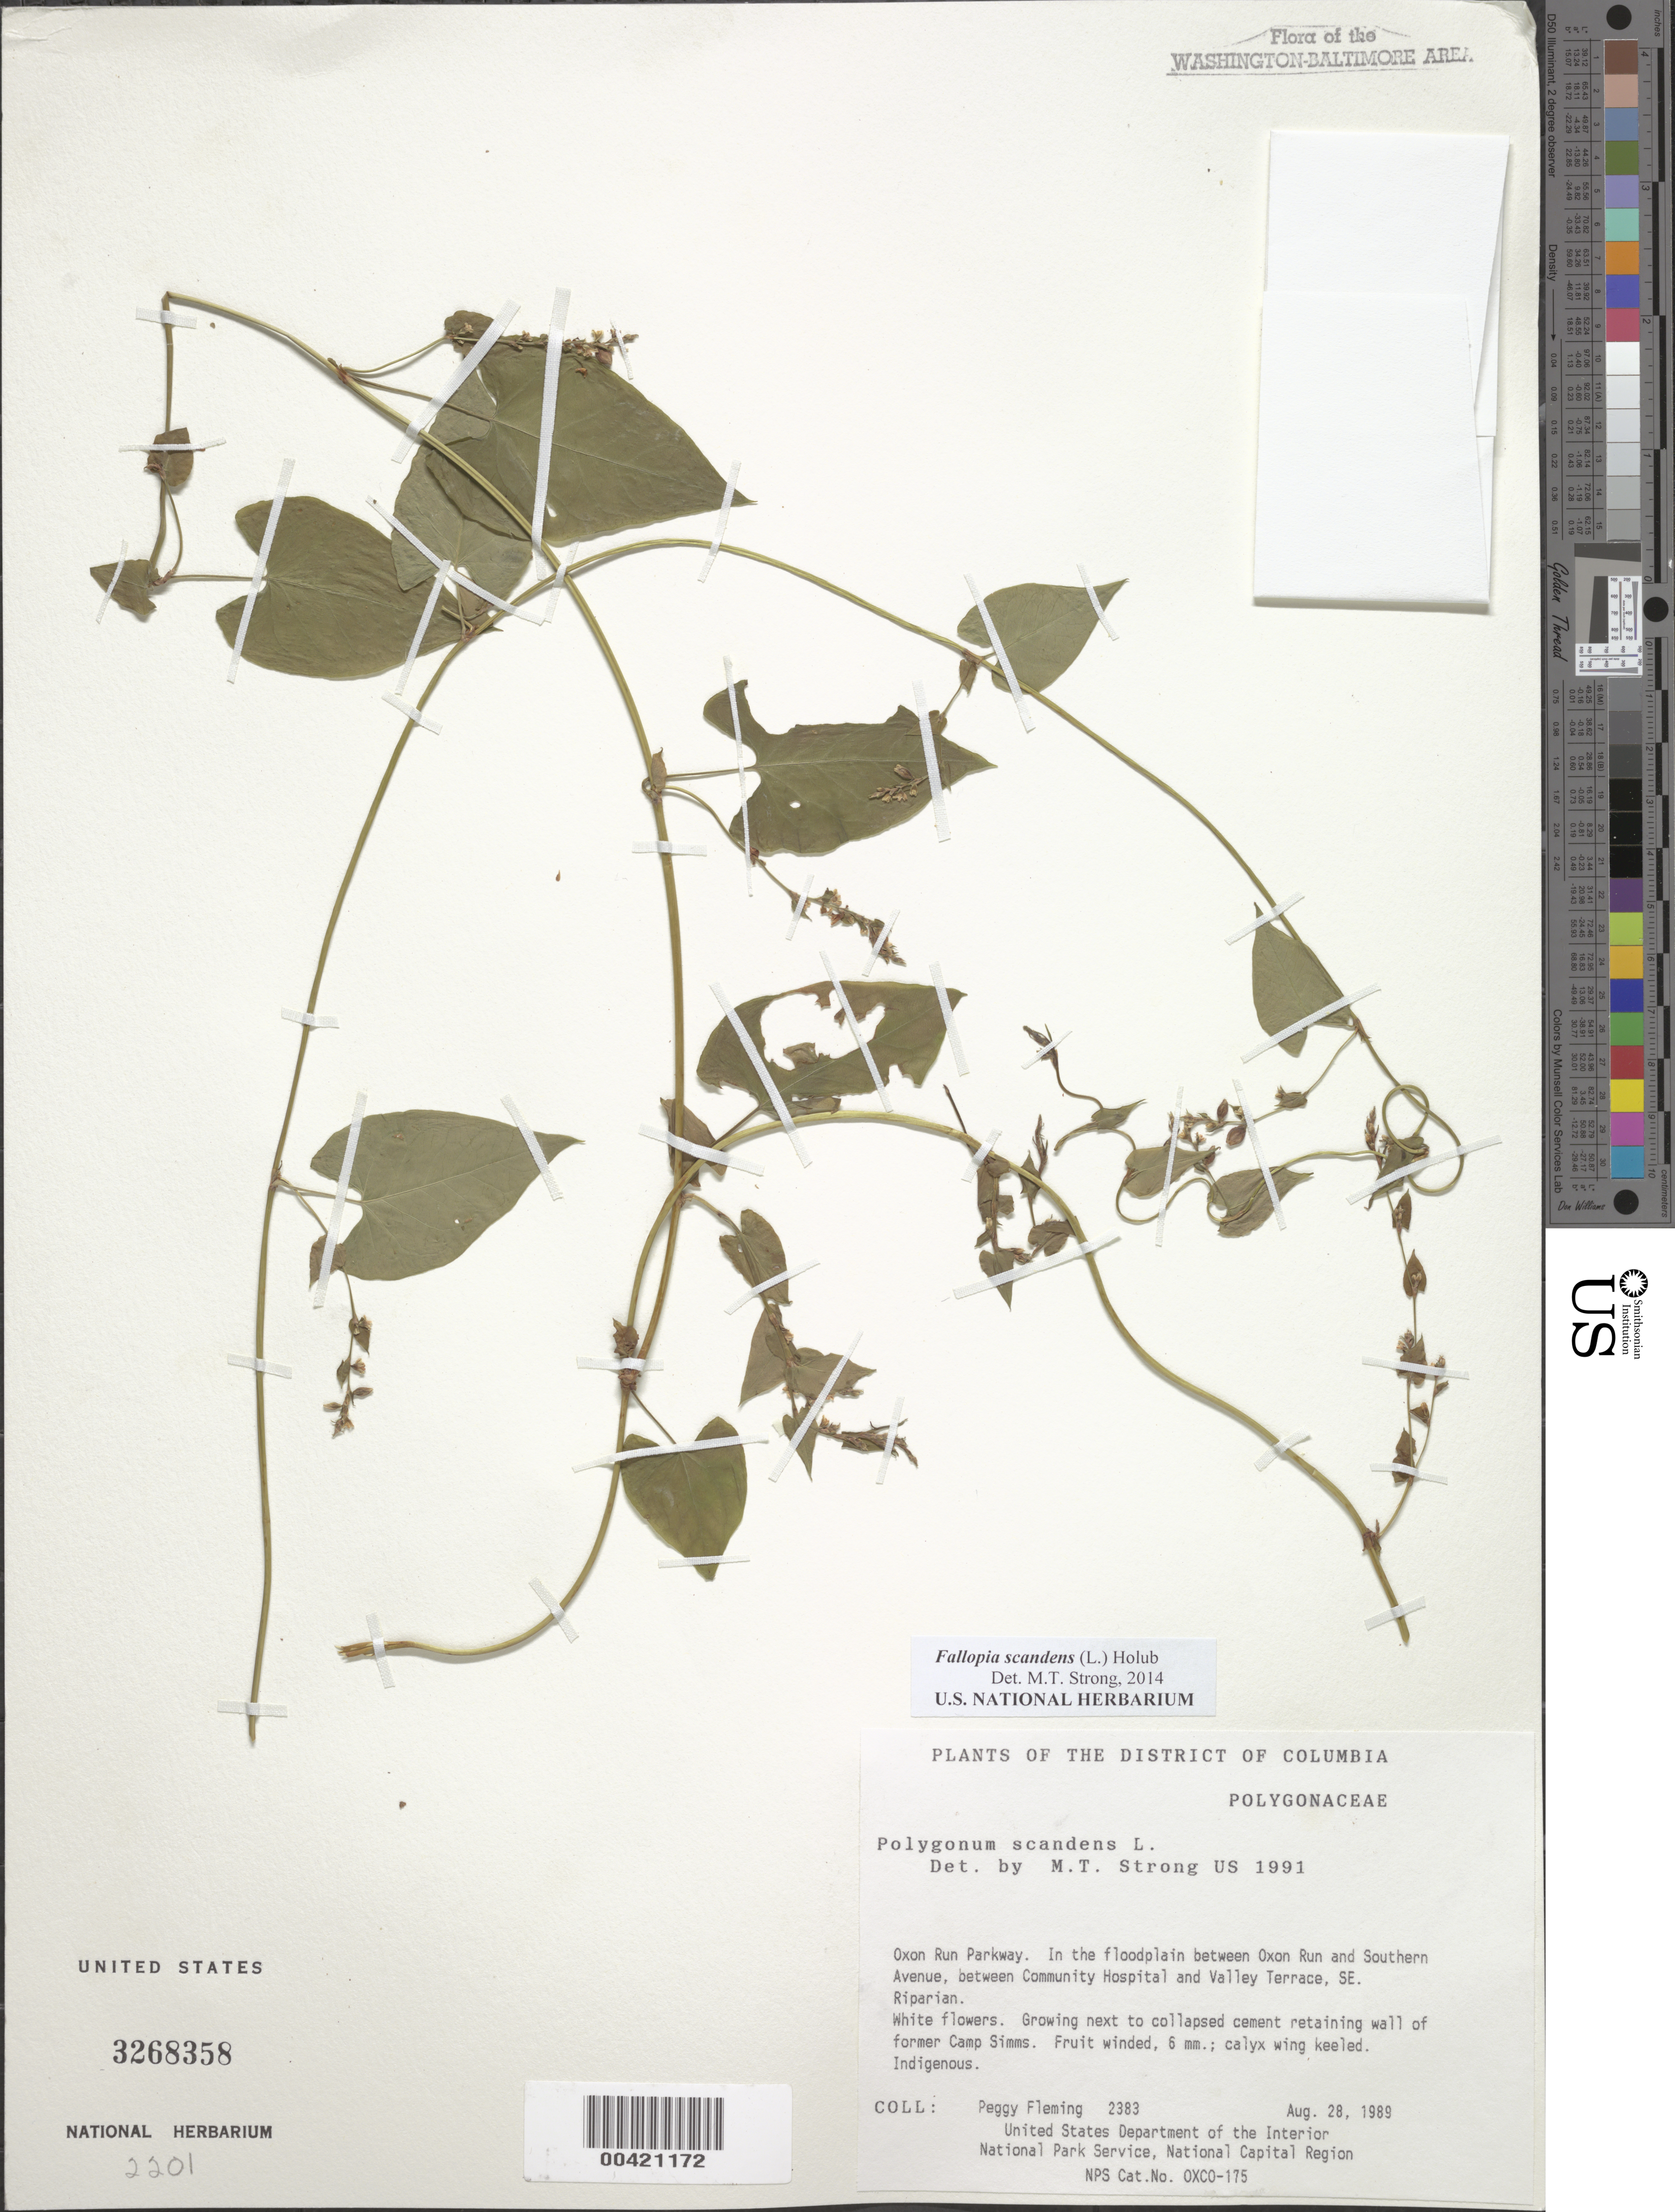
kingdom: Plantae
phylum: Tracheophyta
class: Magnoliopsida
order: Caryophyllales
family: Polygonaceae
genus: Fallopia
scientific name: Fallopia scandens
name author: (L.) Holub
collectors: P. Fleming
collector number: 2383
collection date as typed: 28 Aug 1989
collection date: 1989-08-28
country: United States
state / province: District of Columbia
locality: Oxon Run Parkway, between Oxon Run and Southern Ave, between Community Hospital and Valley Terrace, SE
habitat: Riparian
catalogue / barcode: US 3268358